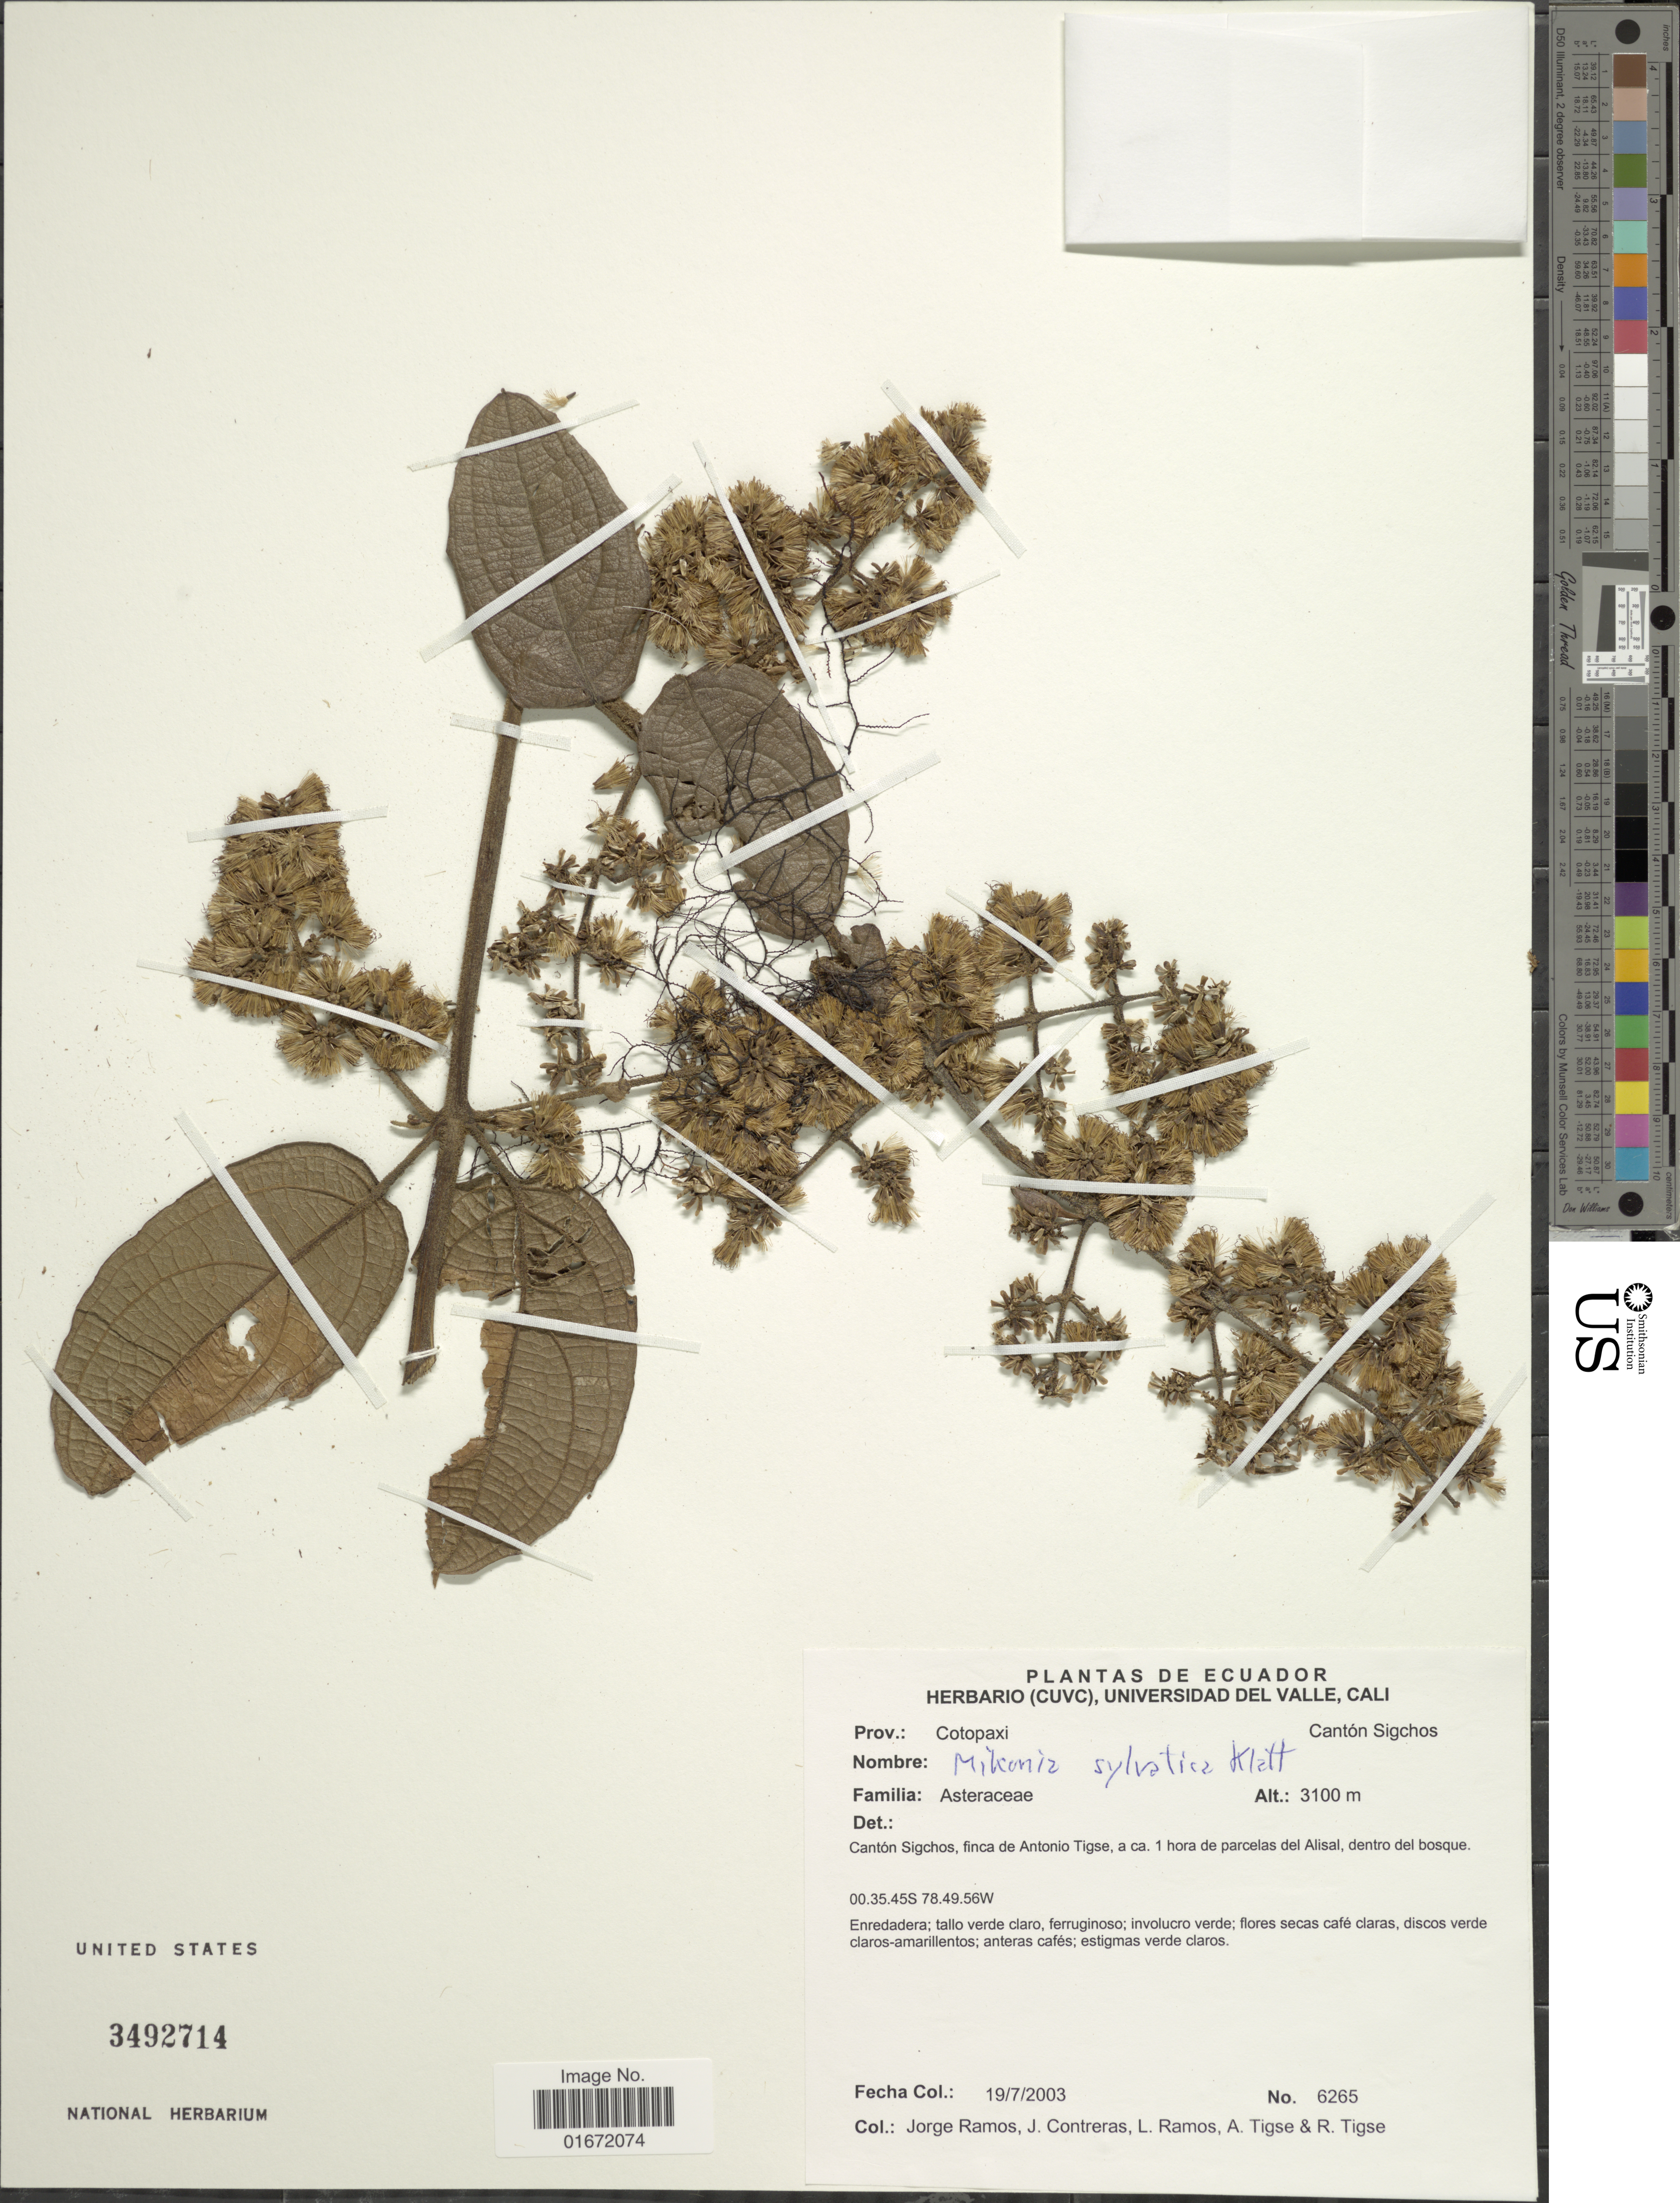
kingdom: Plantae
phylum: Tracheophyta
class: Magnoliopsida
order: Asterales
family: Asteraceae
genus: Mikania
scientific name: Mikania sylvatica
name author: Klatt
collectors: J. Ramos, J. Contreras, L. Ramos, A. Tigse & R. Tigse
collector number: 6265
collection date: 2003-07-19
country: Ecuador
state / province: Cotopaxi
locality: Prov.: Cotopaxi. Cantón Sigchos. Cantón Sigchos, finca de Antonio Tigse, a ca. 1 hora de parcelas del Alisal, dentro del bosque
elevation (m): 3100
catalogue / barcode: US 3492714